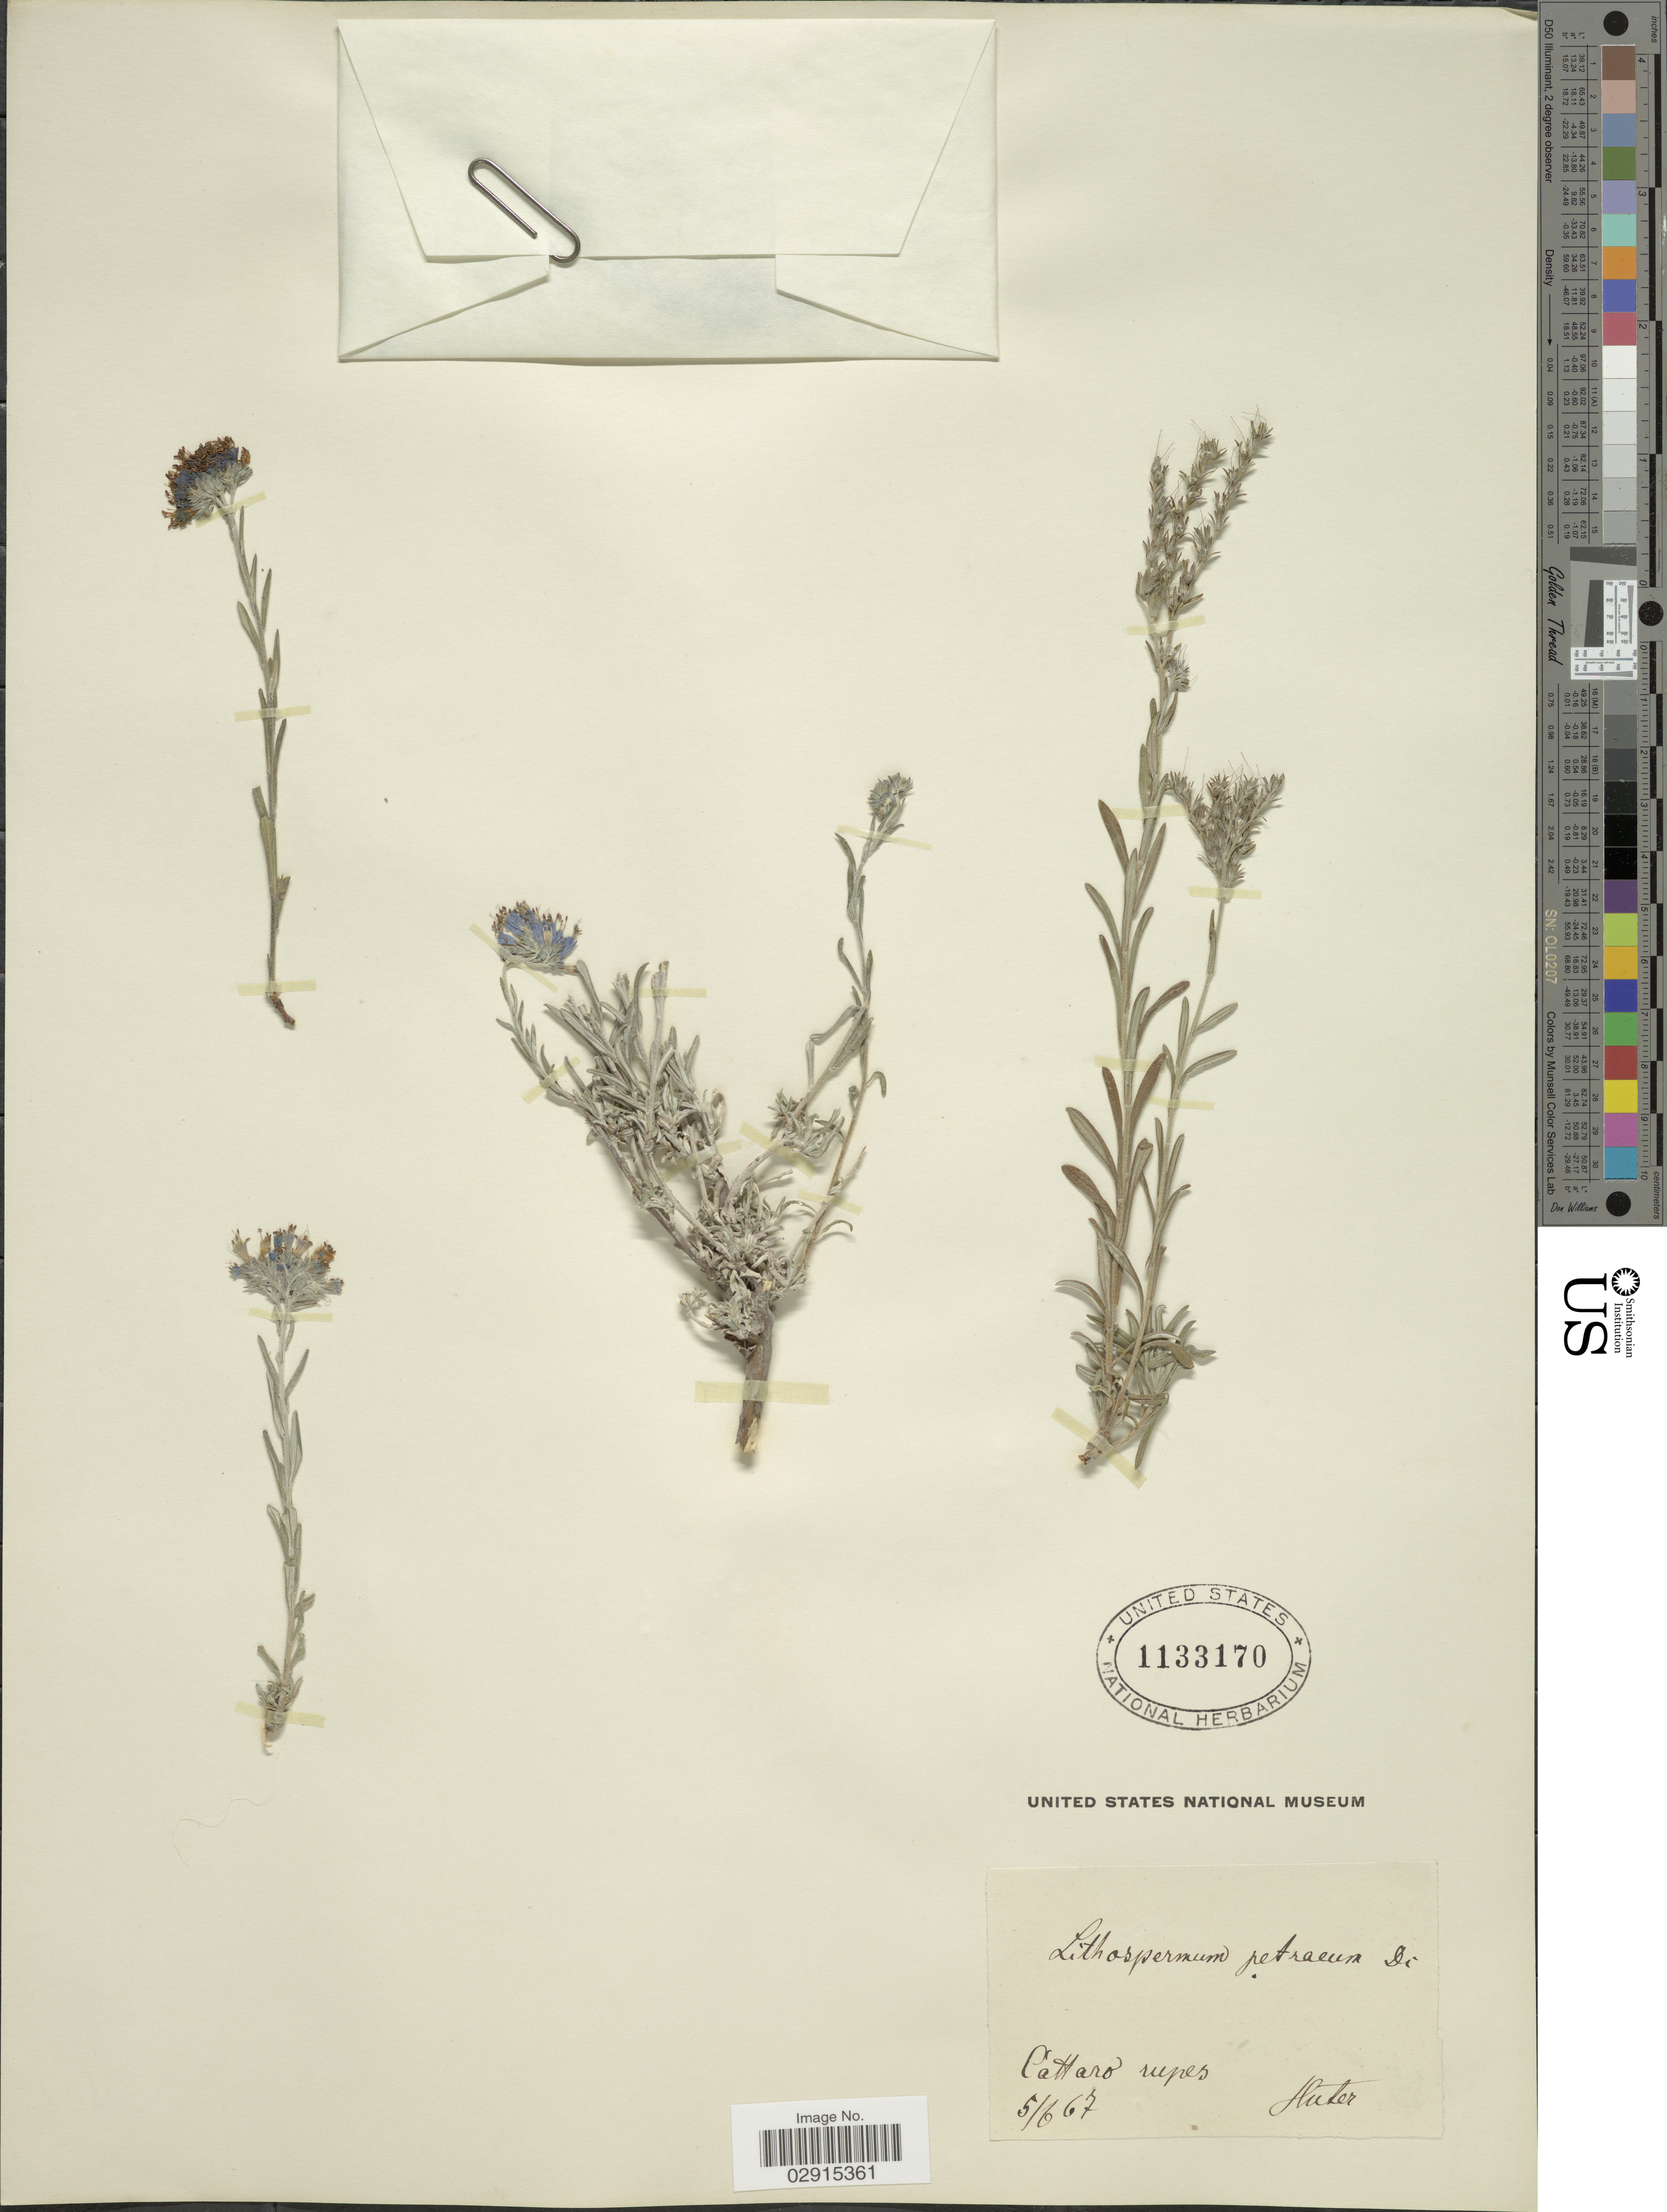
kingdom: Plantae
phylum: Tracheophyta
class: Magnoliopsida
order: Boraginales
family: Boraginaceae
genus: Lithospermum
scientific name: Lithospermum petraeum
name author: (Tratt.) A. DC.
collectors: -. Huter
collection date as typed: Transcribed d/m/y: 5/6/67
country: Montenegro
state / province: Kotor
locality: Cattaro rupes. Kotor (Cattaro)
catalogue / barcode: US 1133170